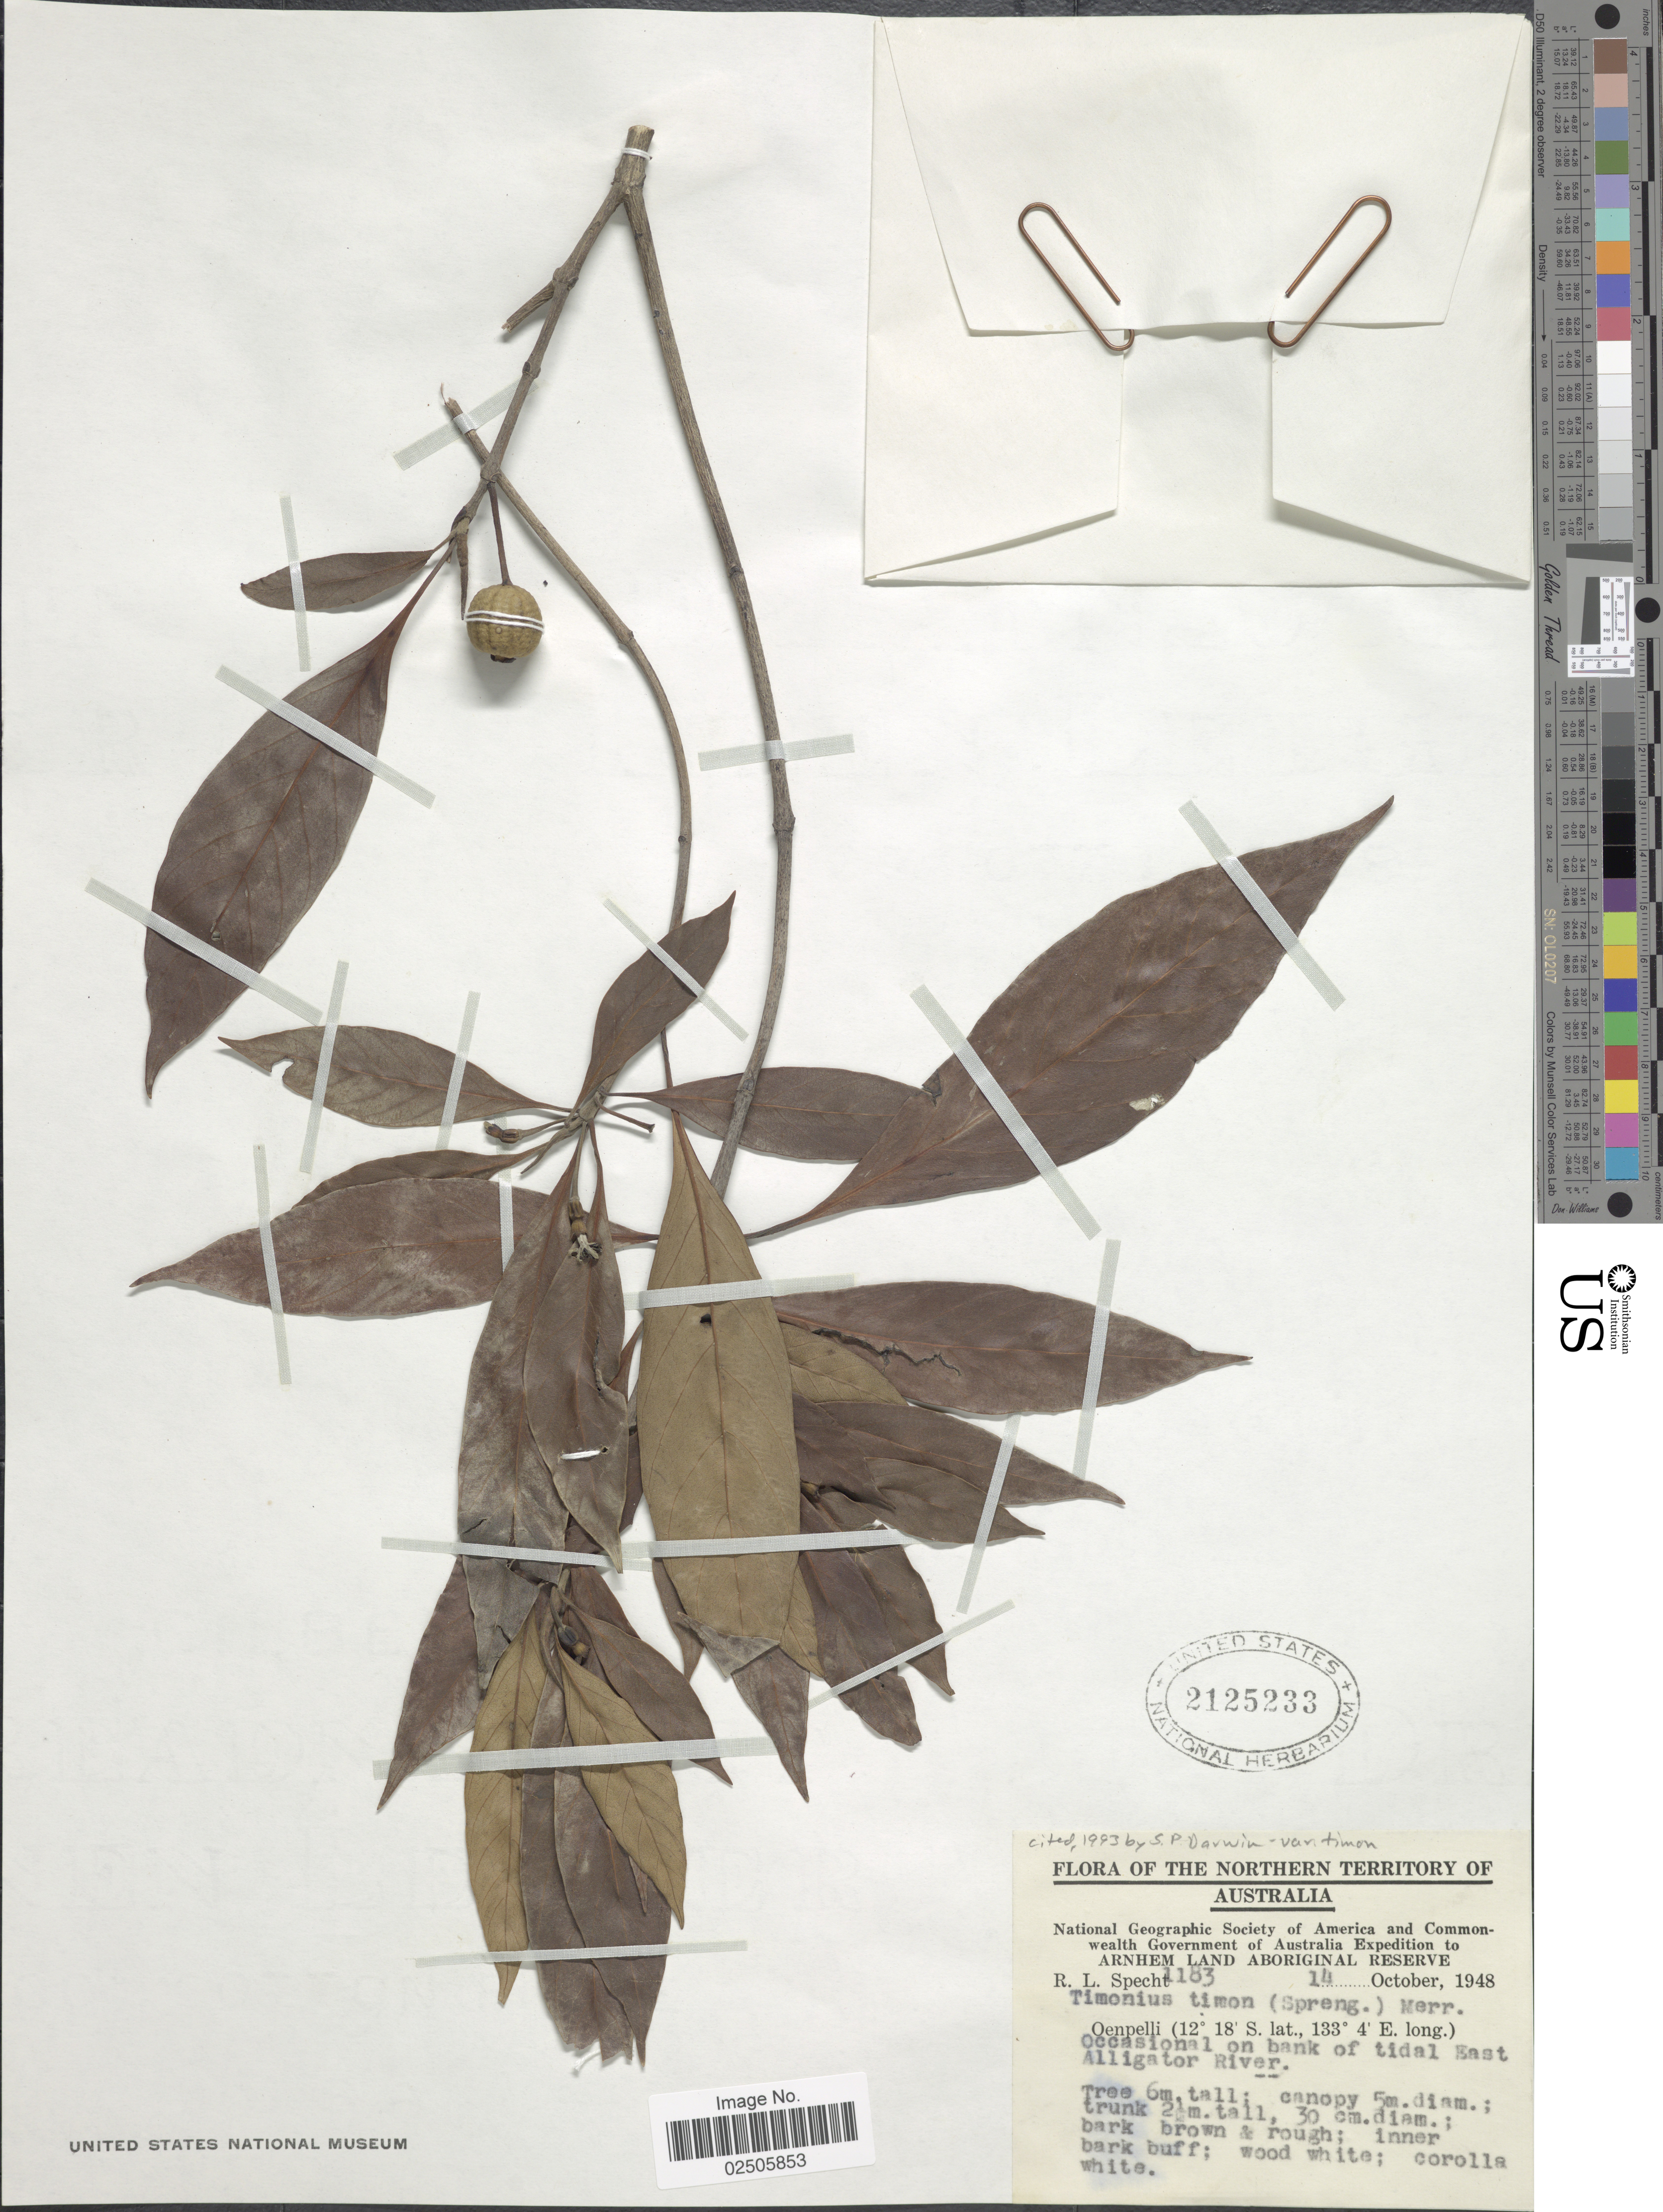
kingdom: Plantae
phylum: Tracheophyta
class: Magnoliopsida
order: Gentianales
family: Rubiaceae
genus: Timonius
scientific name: Timonius timon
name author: (Spreng.) Merr.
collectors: R. L. Specht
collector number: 1183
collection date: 1948-10-14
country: Australia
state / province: Northern Territory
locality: Arnhem Land Aboriginal Reserve, Oenpelli, Occasional on bank of tidal East Alligator River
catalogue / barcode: US 2125233